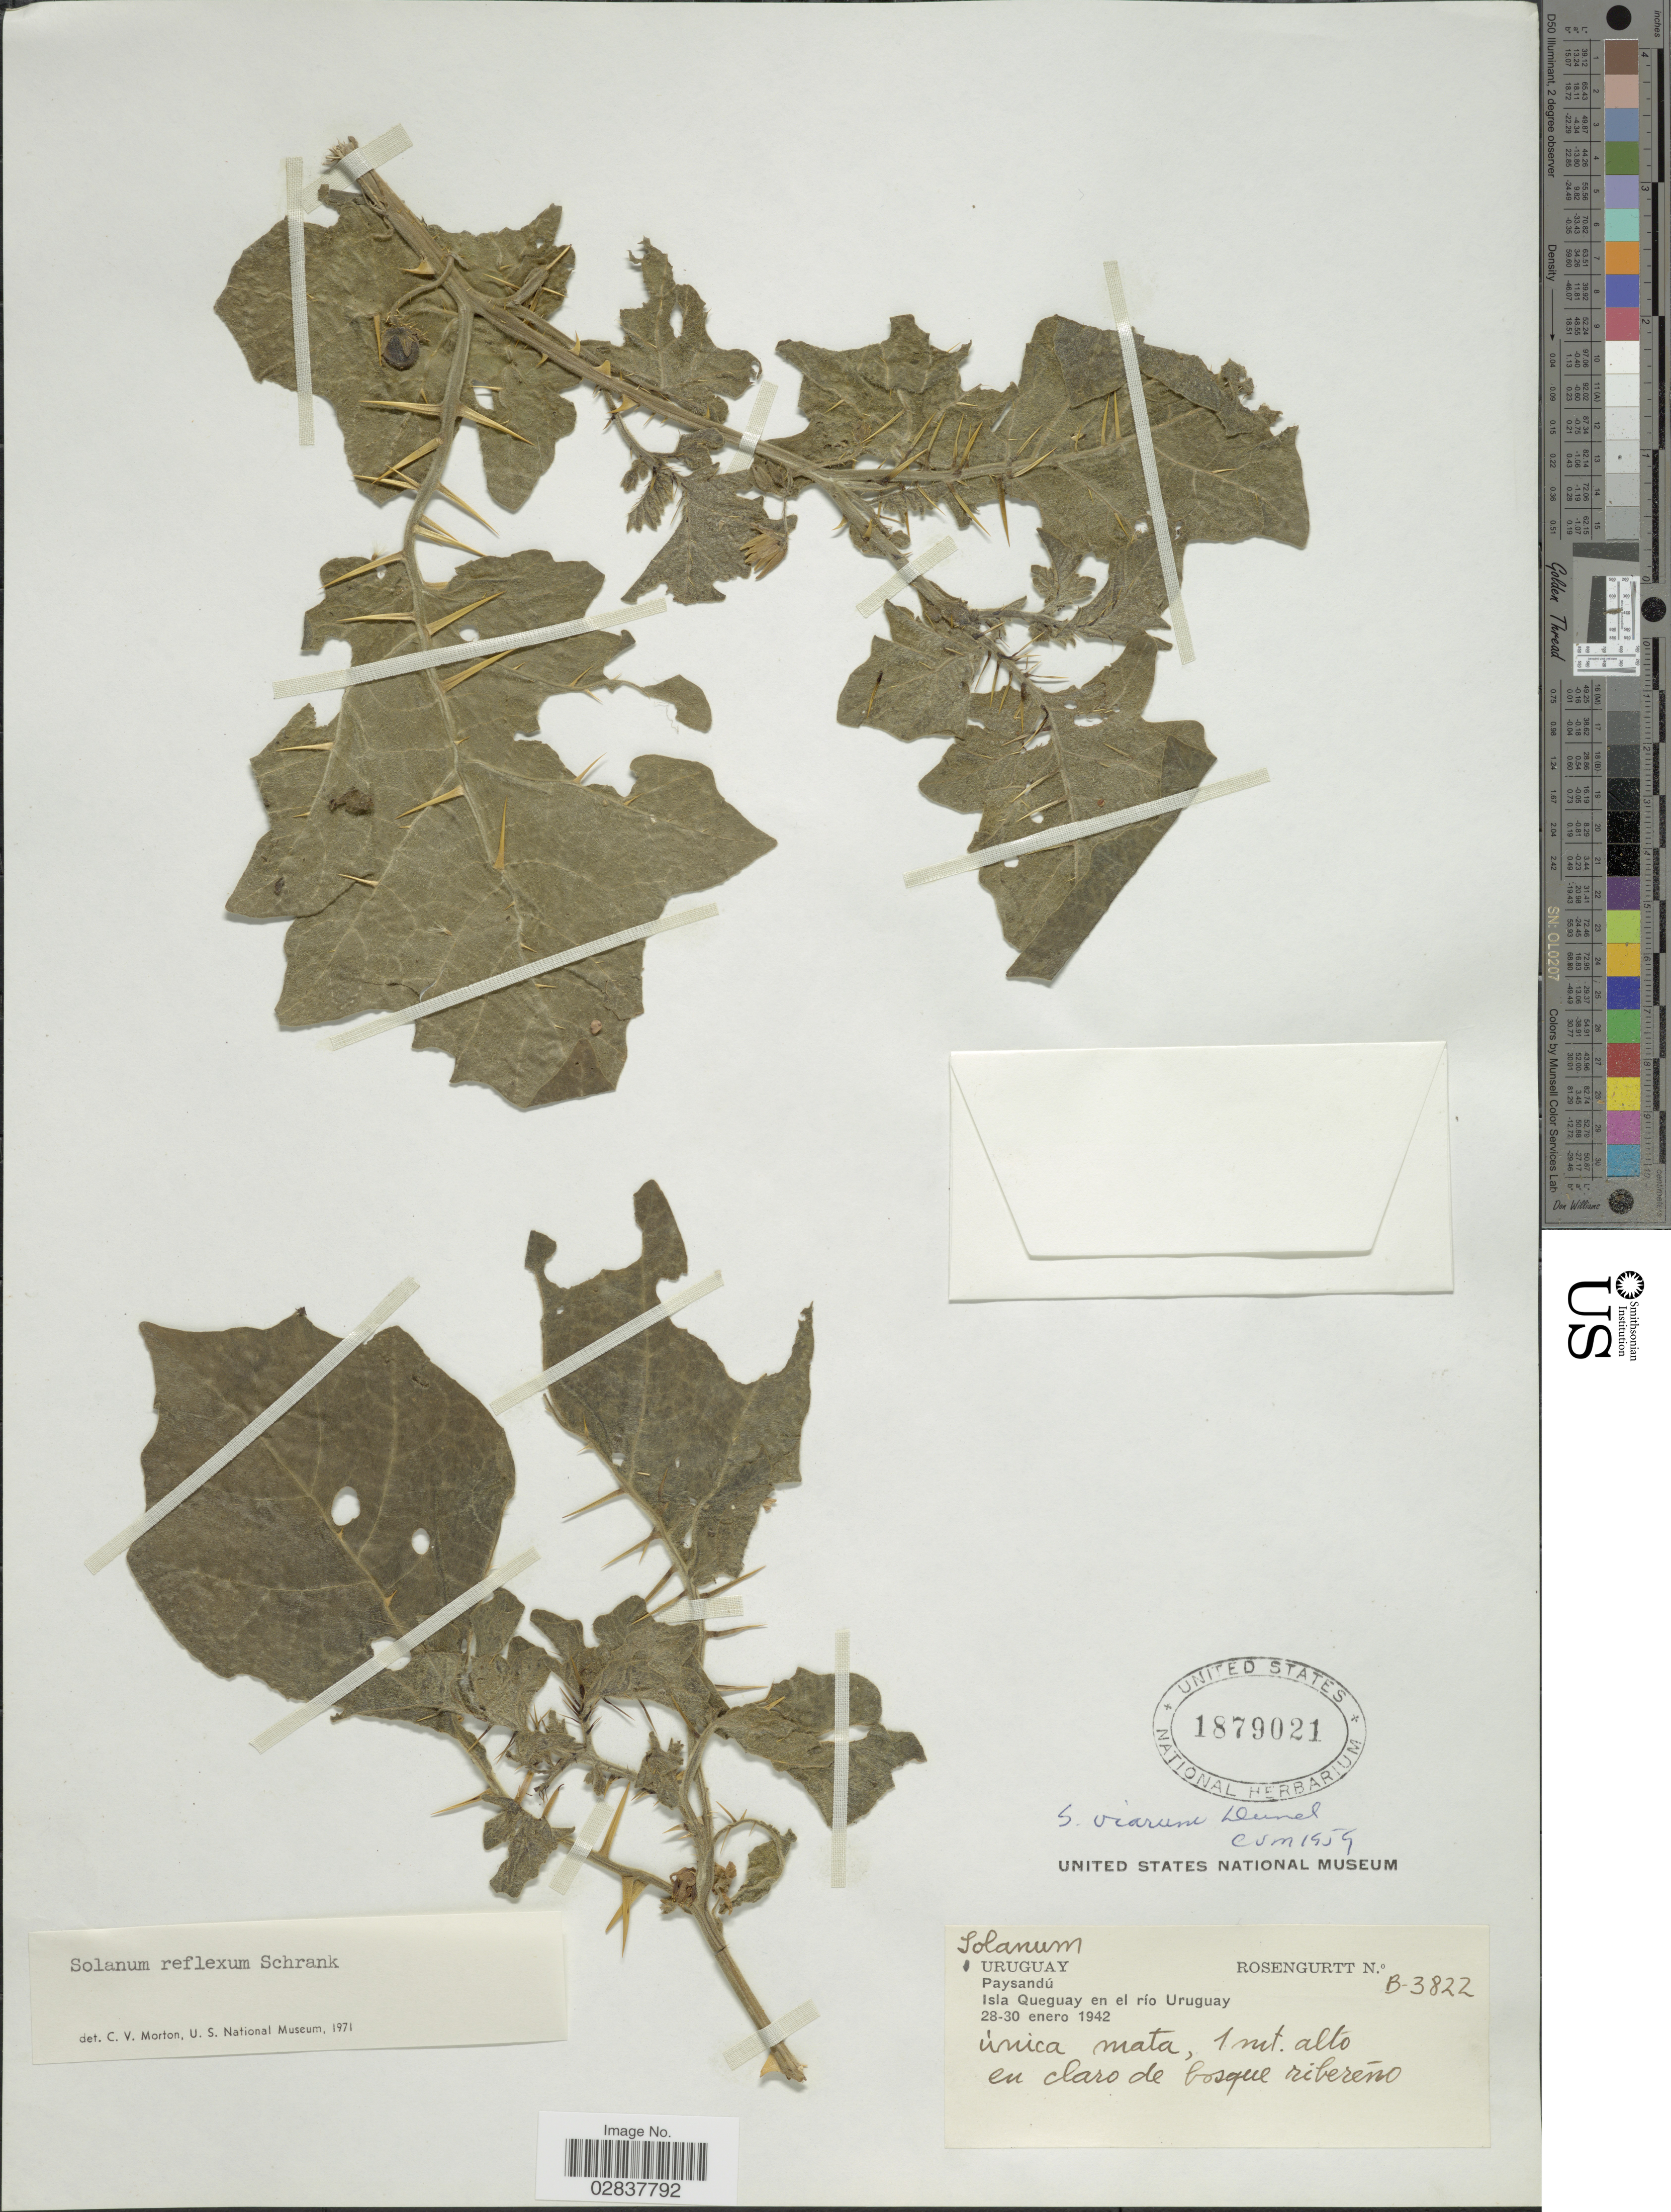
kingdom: Plantae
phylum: Tracheophyta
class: Magnoliopsida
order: Solanales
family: Solanaceae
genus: Solanum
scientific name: Solanum reflexum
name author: Schrank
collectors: Rosengurtt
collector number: B-3822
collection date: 1942-01-28/1942-01-30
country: Uruguay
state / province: Paysandu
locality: Paysandú. Isla Queguay en el rio Uruguay.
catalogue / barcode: US 1879021